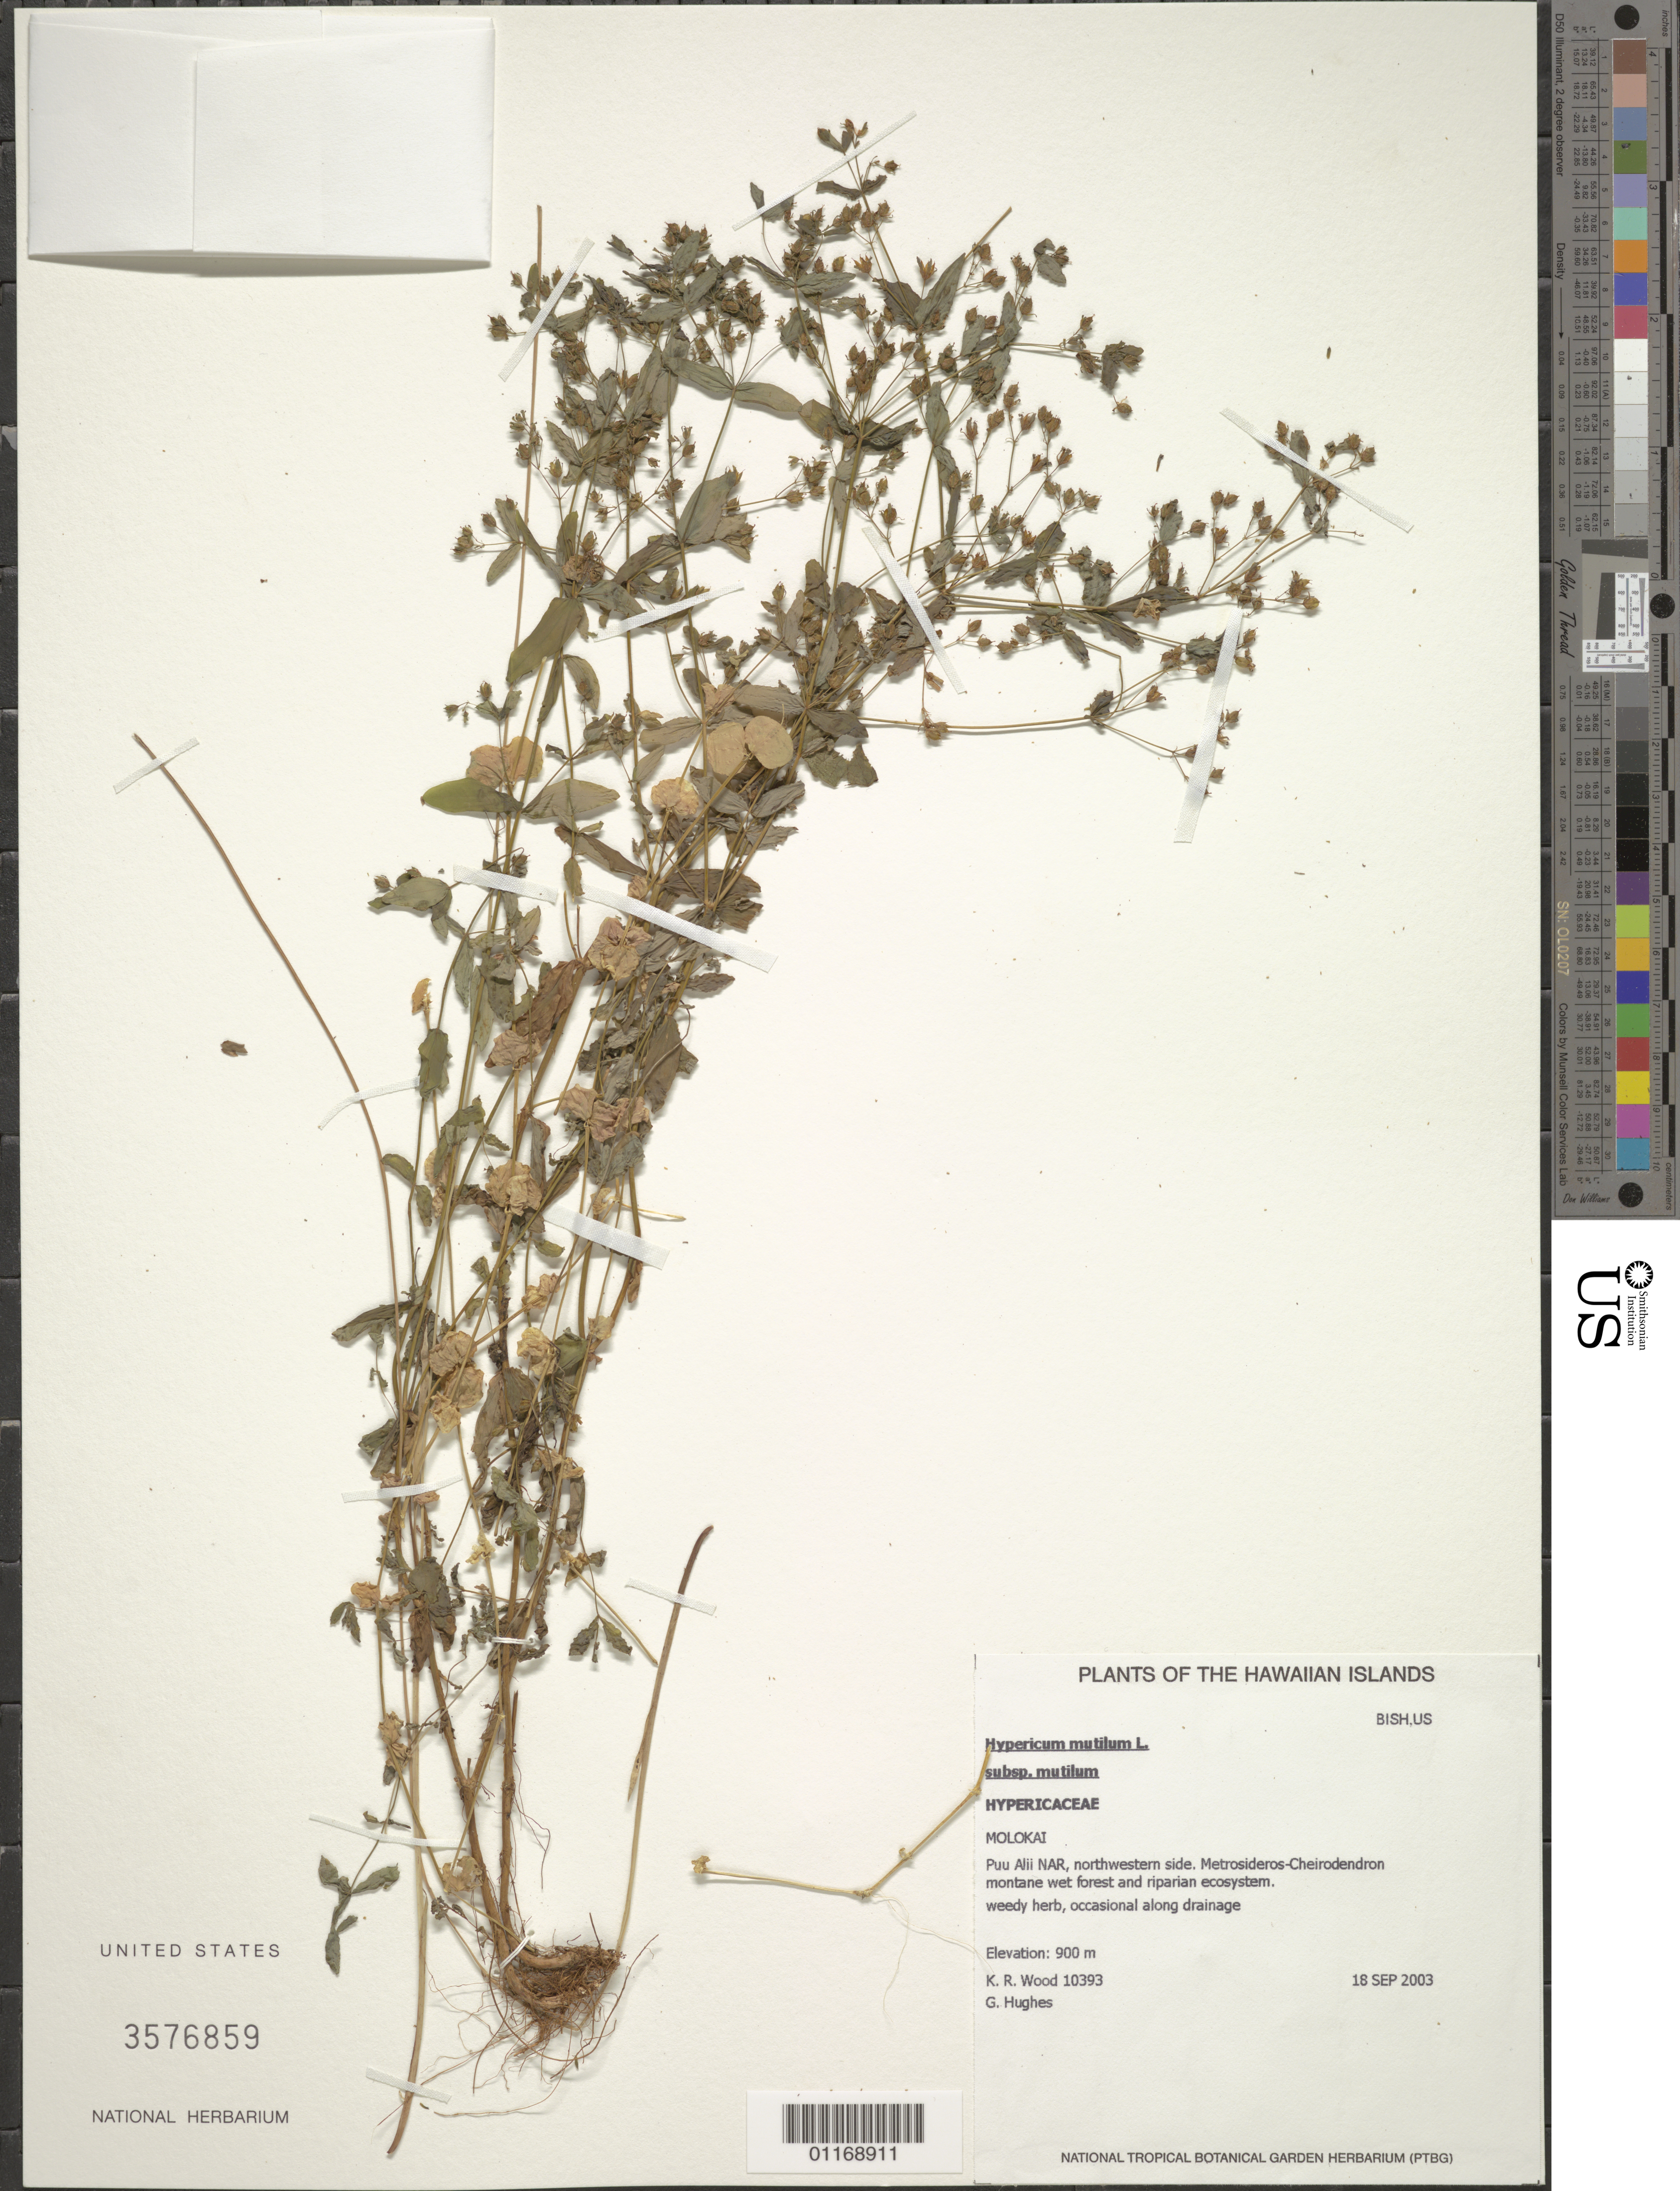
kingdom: Plantae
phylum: Tracheophyta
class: Magnoliopsida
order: Malpighiales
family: Hypericaceae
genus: Hypericum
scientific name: Hypericum mutilum subsp. mutilum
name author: L.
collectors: K. R. Wood & G. Hughes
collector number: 10393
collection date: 2003-09-18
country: United States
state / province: Hawaii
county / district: Maui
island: Moloka'i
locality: Puu Alii NAR, northwestern side.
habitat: Montane wet forest and riparian ecosystemm occasional along drainage.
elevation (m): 900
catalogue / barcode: US 3576859